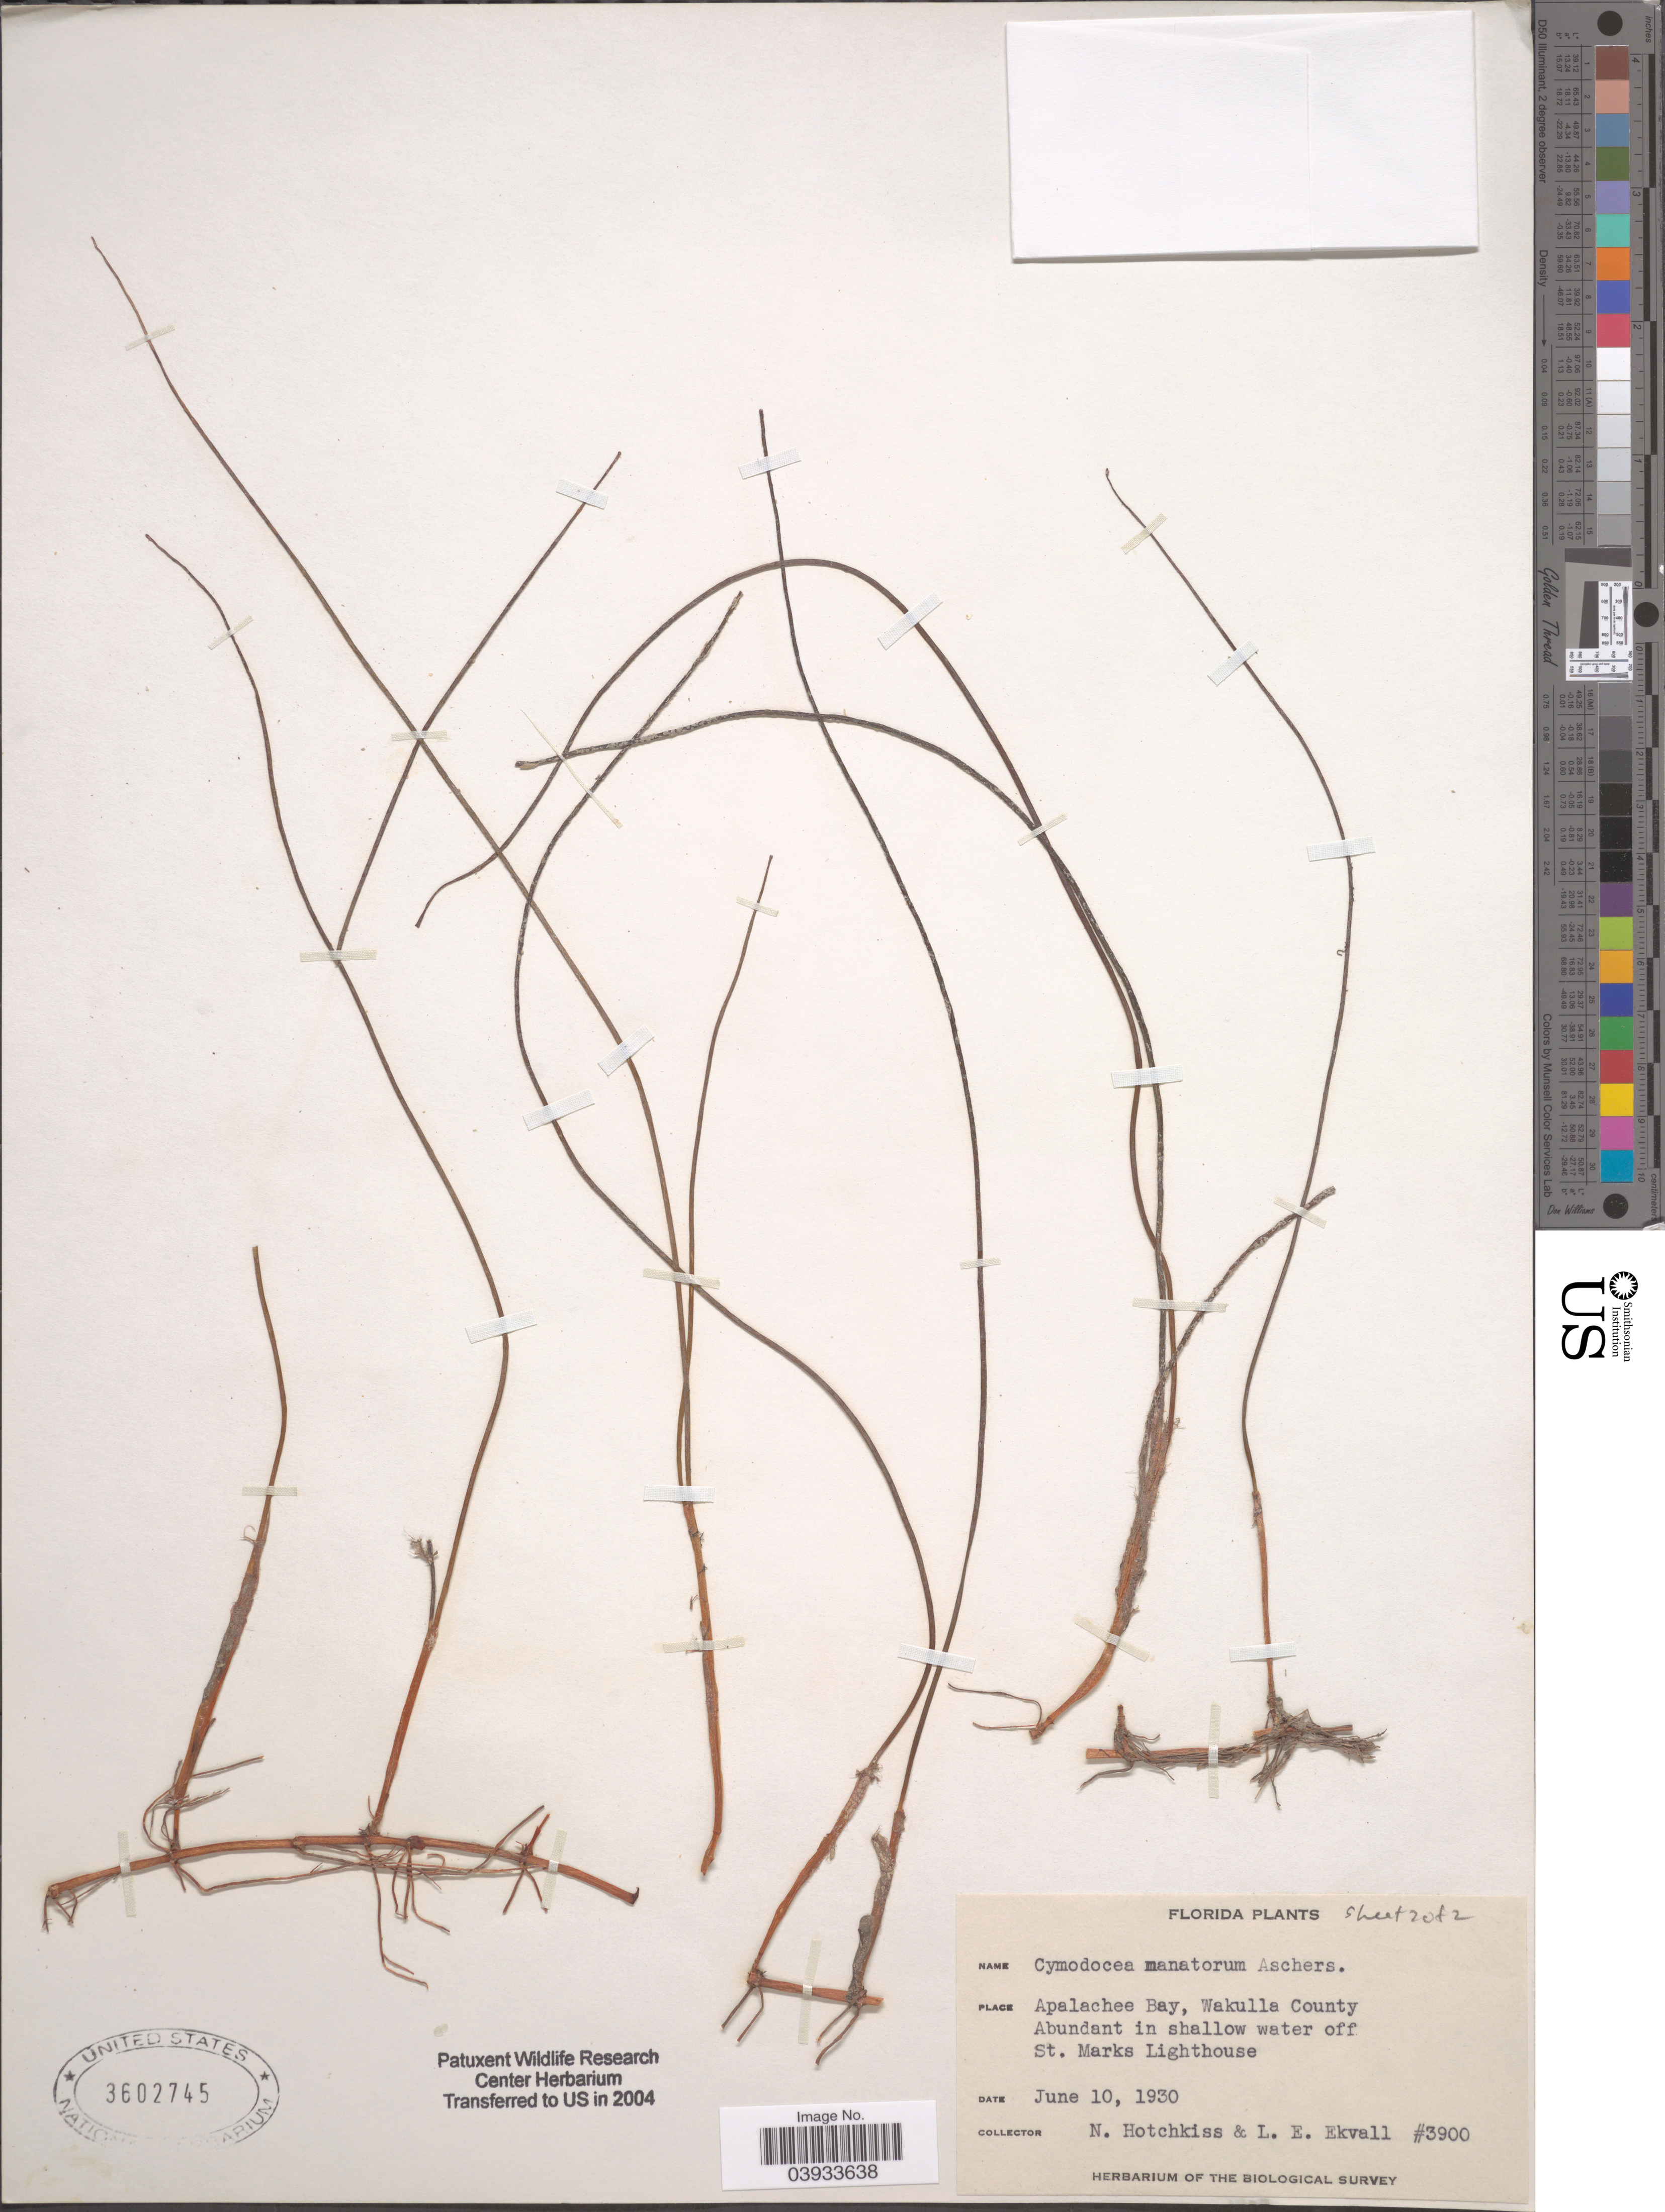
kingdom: Plantae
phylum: Tracheophyta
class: Liliopsida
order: Alismatales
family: Cymodoceaceae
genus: Syringodium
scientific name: Syringodium filiforme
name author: Kütz.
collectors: N. Hotchkiss & L. Ekvall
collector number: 3900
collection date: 1930-06-10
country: United States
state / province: Florida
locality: Apalachee Bay, Wakulla County. Off St. Marks Lighthouse.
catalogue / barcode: US 3602745